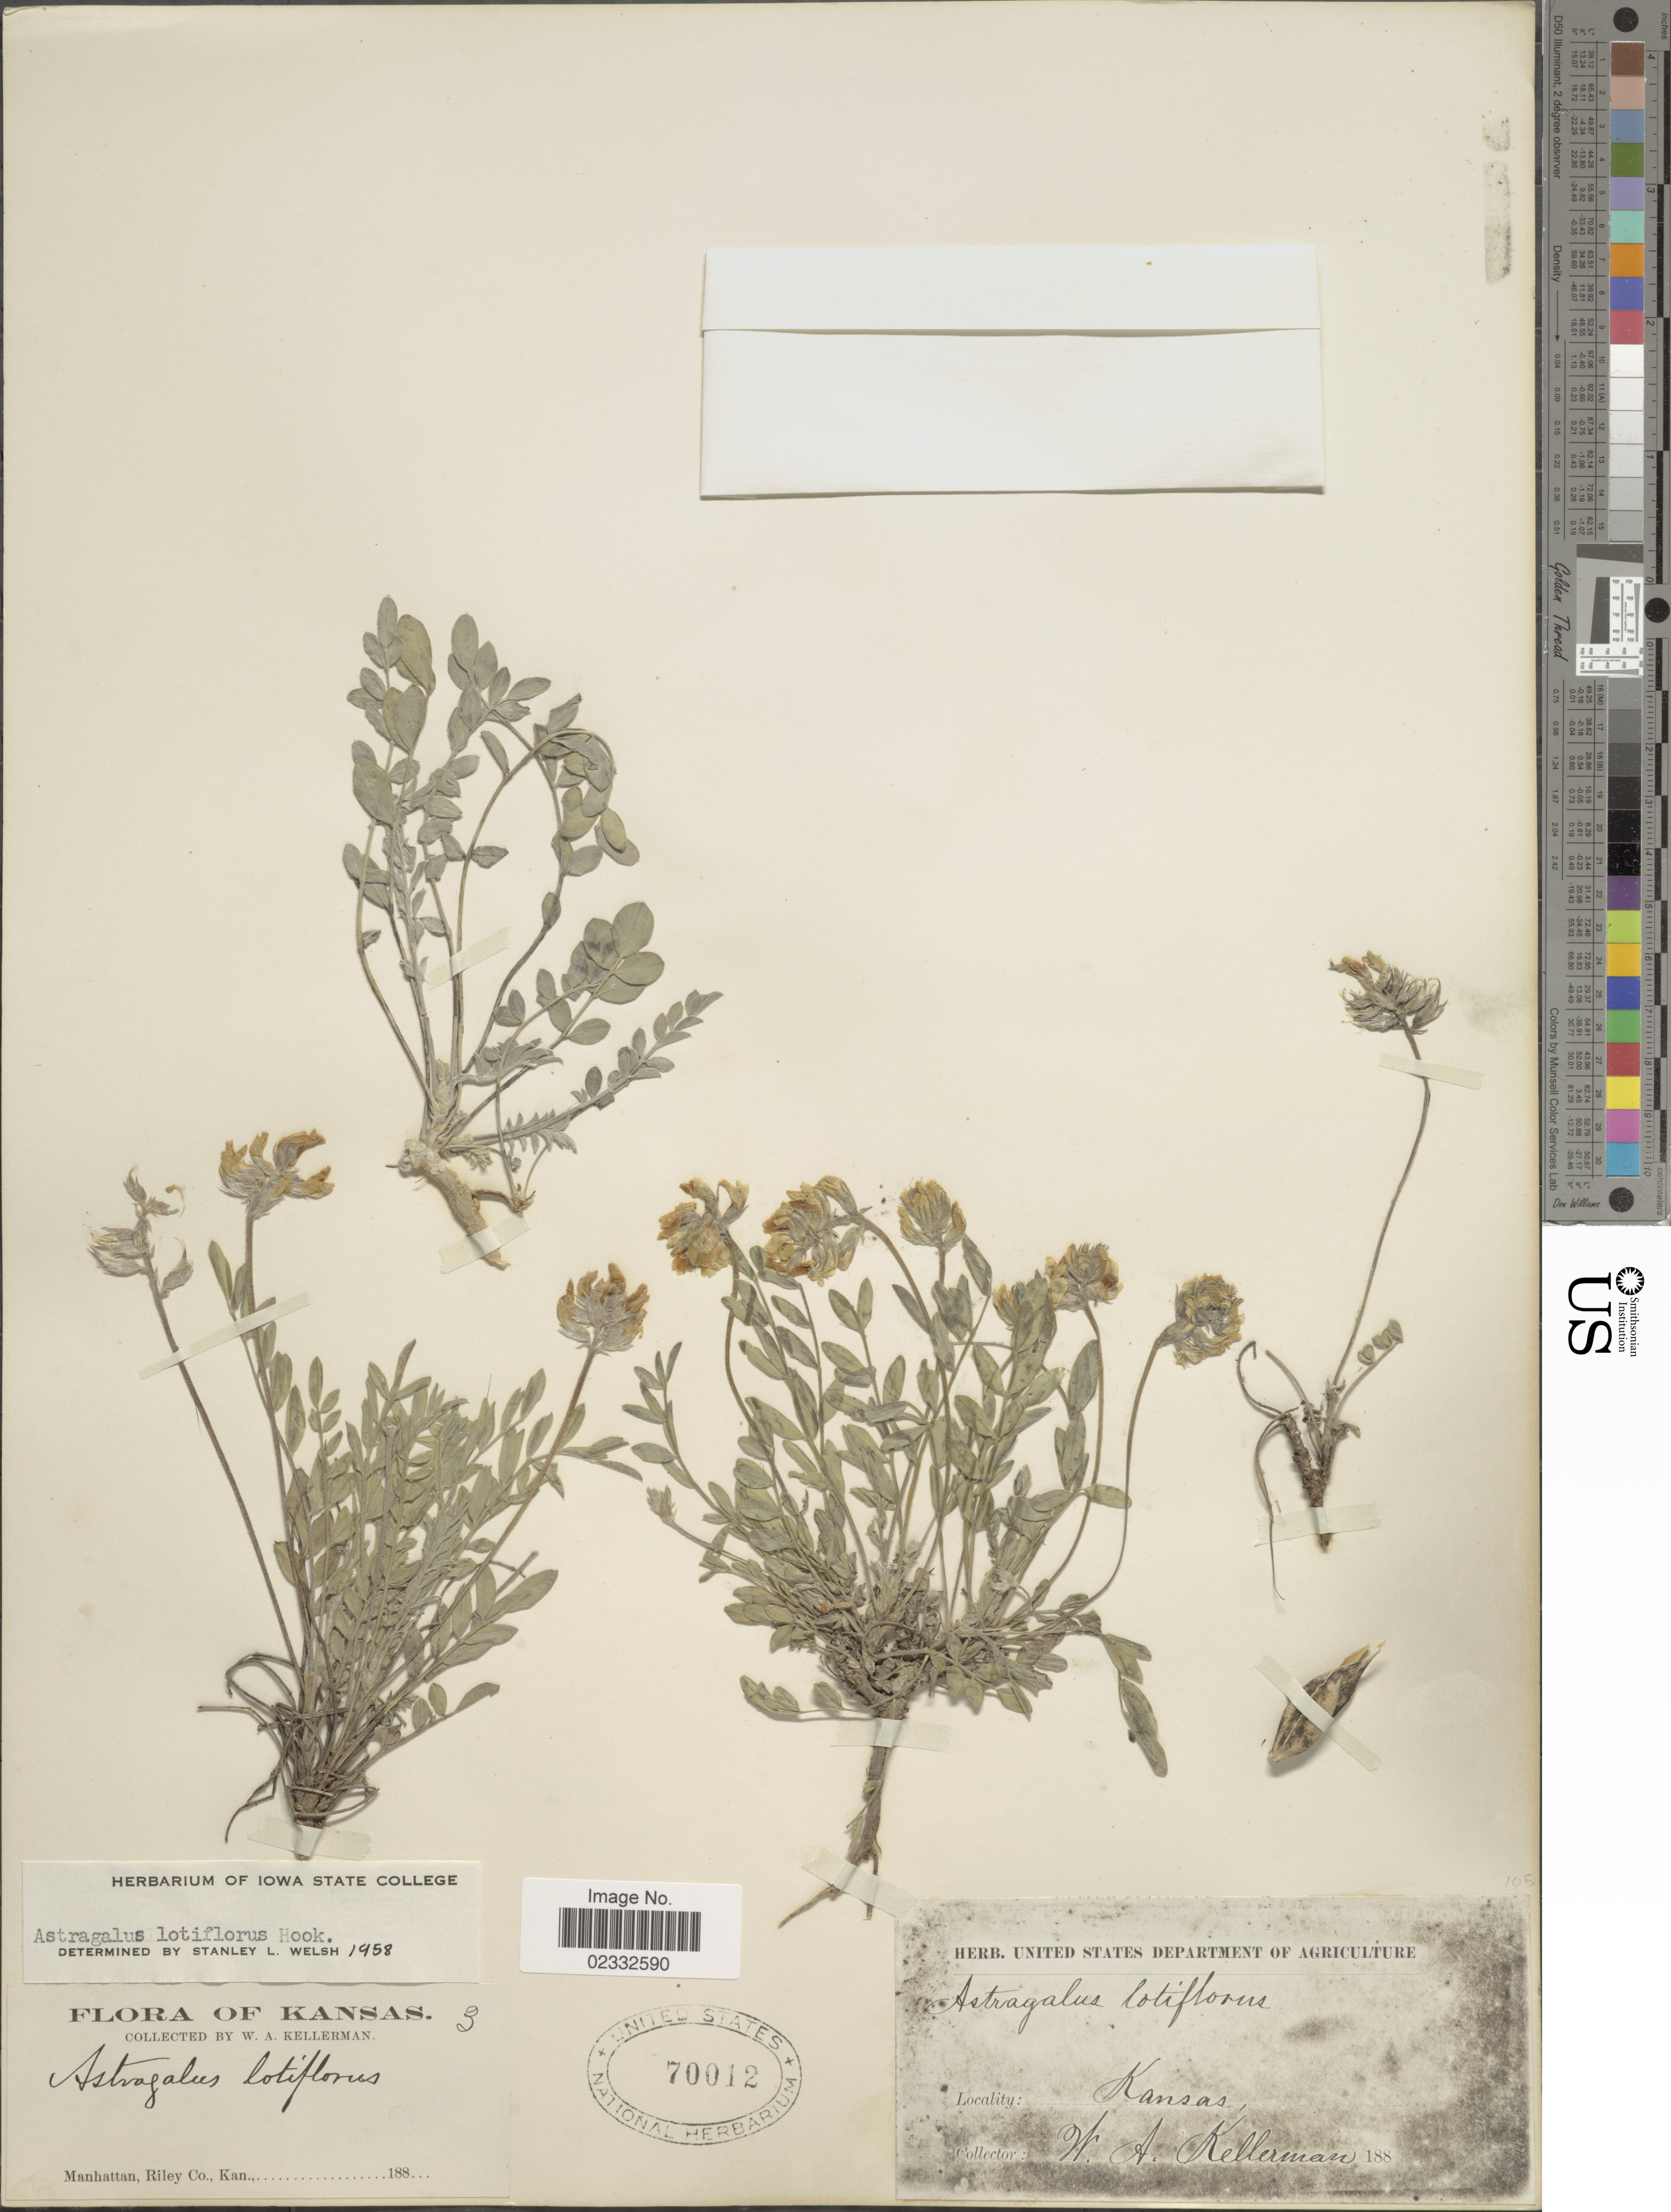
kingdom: Plantae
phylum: Tracheophyta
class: Magnoliopsida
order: Fabales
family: Fabaceae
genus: Astragalus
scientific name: Astragalus lotiflorus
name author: Hook.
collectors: W. Kellerman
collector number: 03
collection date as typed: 188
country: United States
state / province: Kansas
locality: Manahattan, Riley Co.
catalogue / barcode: US 70012